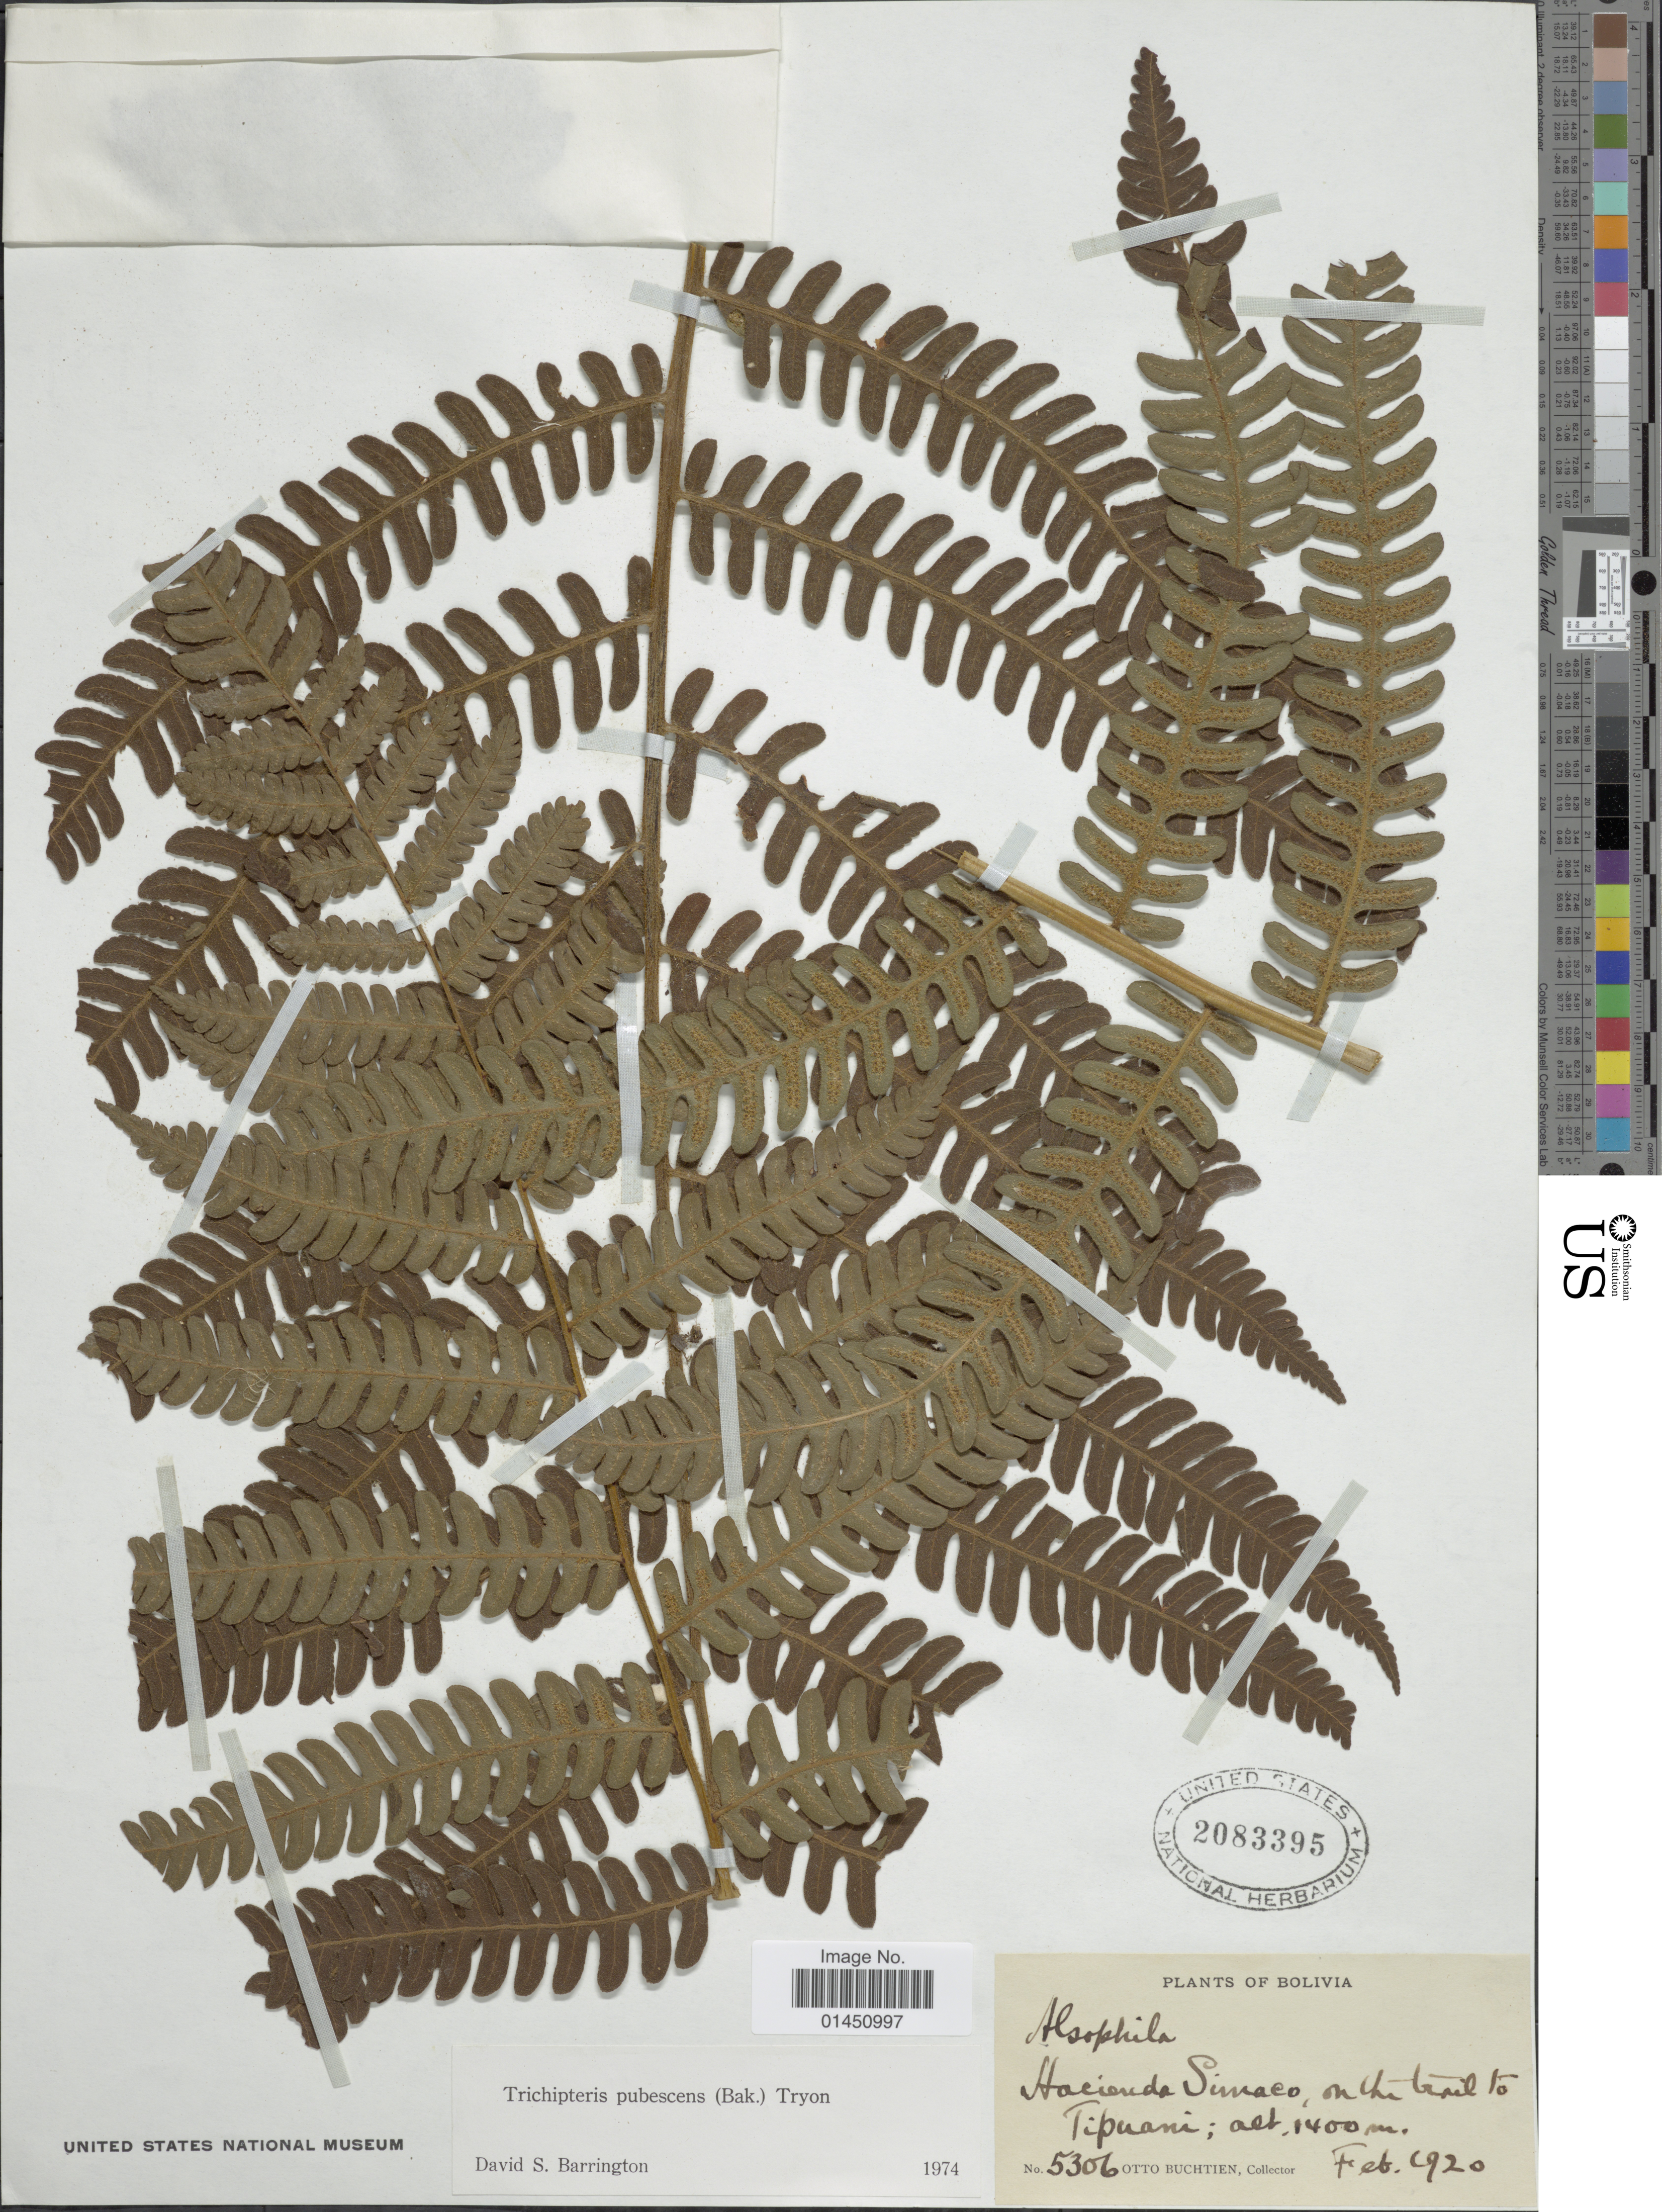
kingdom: Plantae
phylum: Tracheophyta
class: Polypodiopsida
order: Cyatheales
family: Cyatheaceae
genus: Cyathea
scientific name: Cyathea bipinnatifida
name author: (Baker) Domin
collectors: O. Buchtien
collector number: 5306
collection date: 1920-02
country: Bolivia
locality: Hacienda Simaco, on the trail to Tipuani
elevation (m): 1400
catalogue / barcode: US 2083395